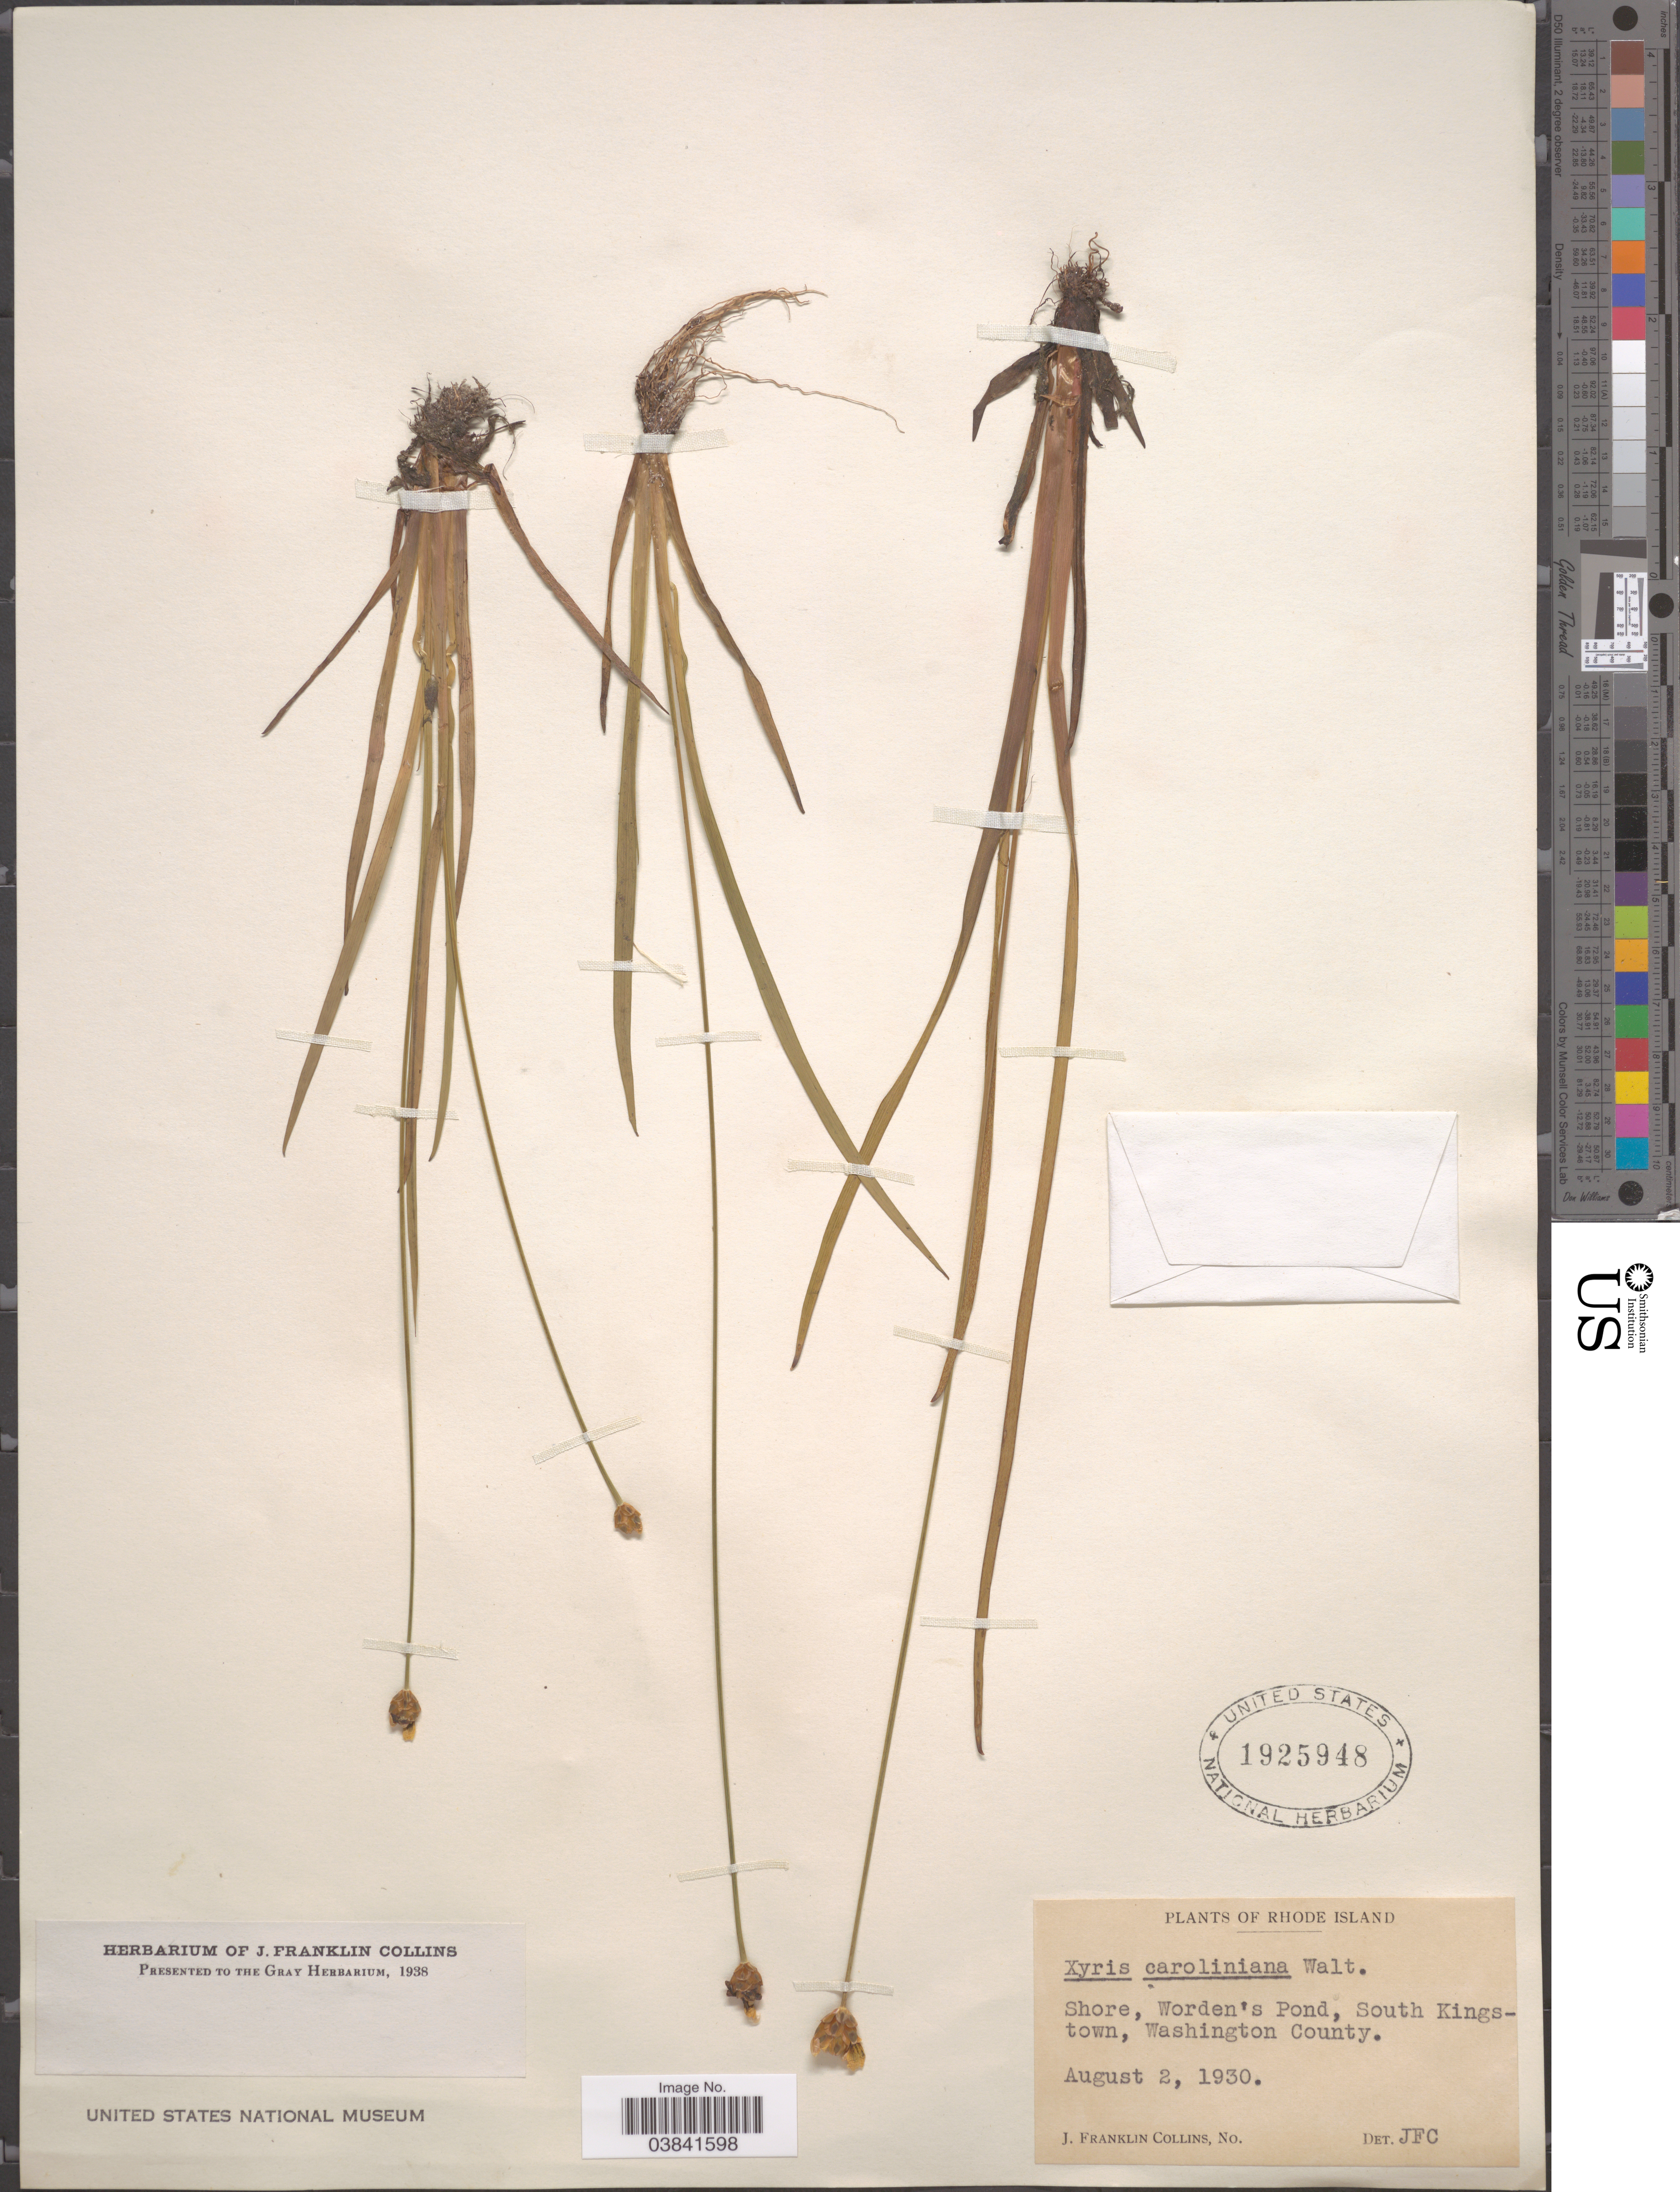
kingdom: Plantae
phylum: Tracheophyta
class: Liliopsida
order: Poales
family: Xyridaceae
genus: Xyris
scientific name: Xyris difformis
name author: Chapm.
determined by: Strong, Mark T., (BOT), Smithsonian Institution - National Museum of Natural History (UNITED STATES)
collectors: J. Collins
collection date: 1930-08-02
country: United States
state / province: Rhode Island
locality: Shore, Worden's Pond, South Kingstown, Washington County.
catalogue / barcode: US 1925948